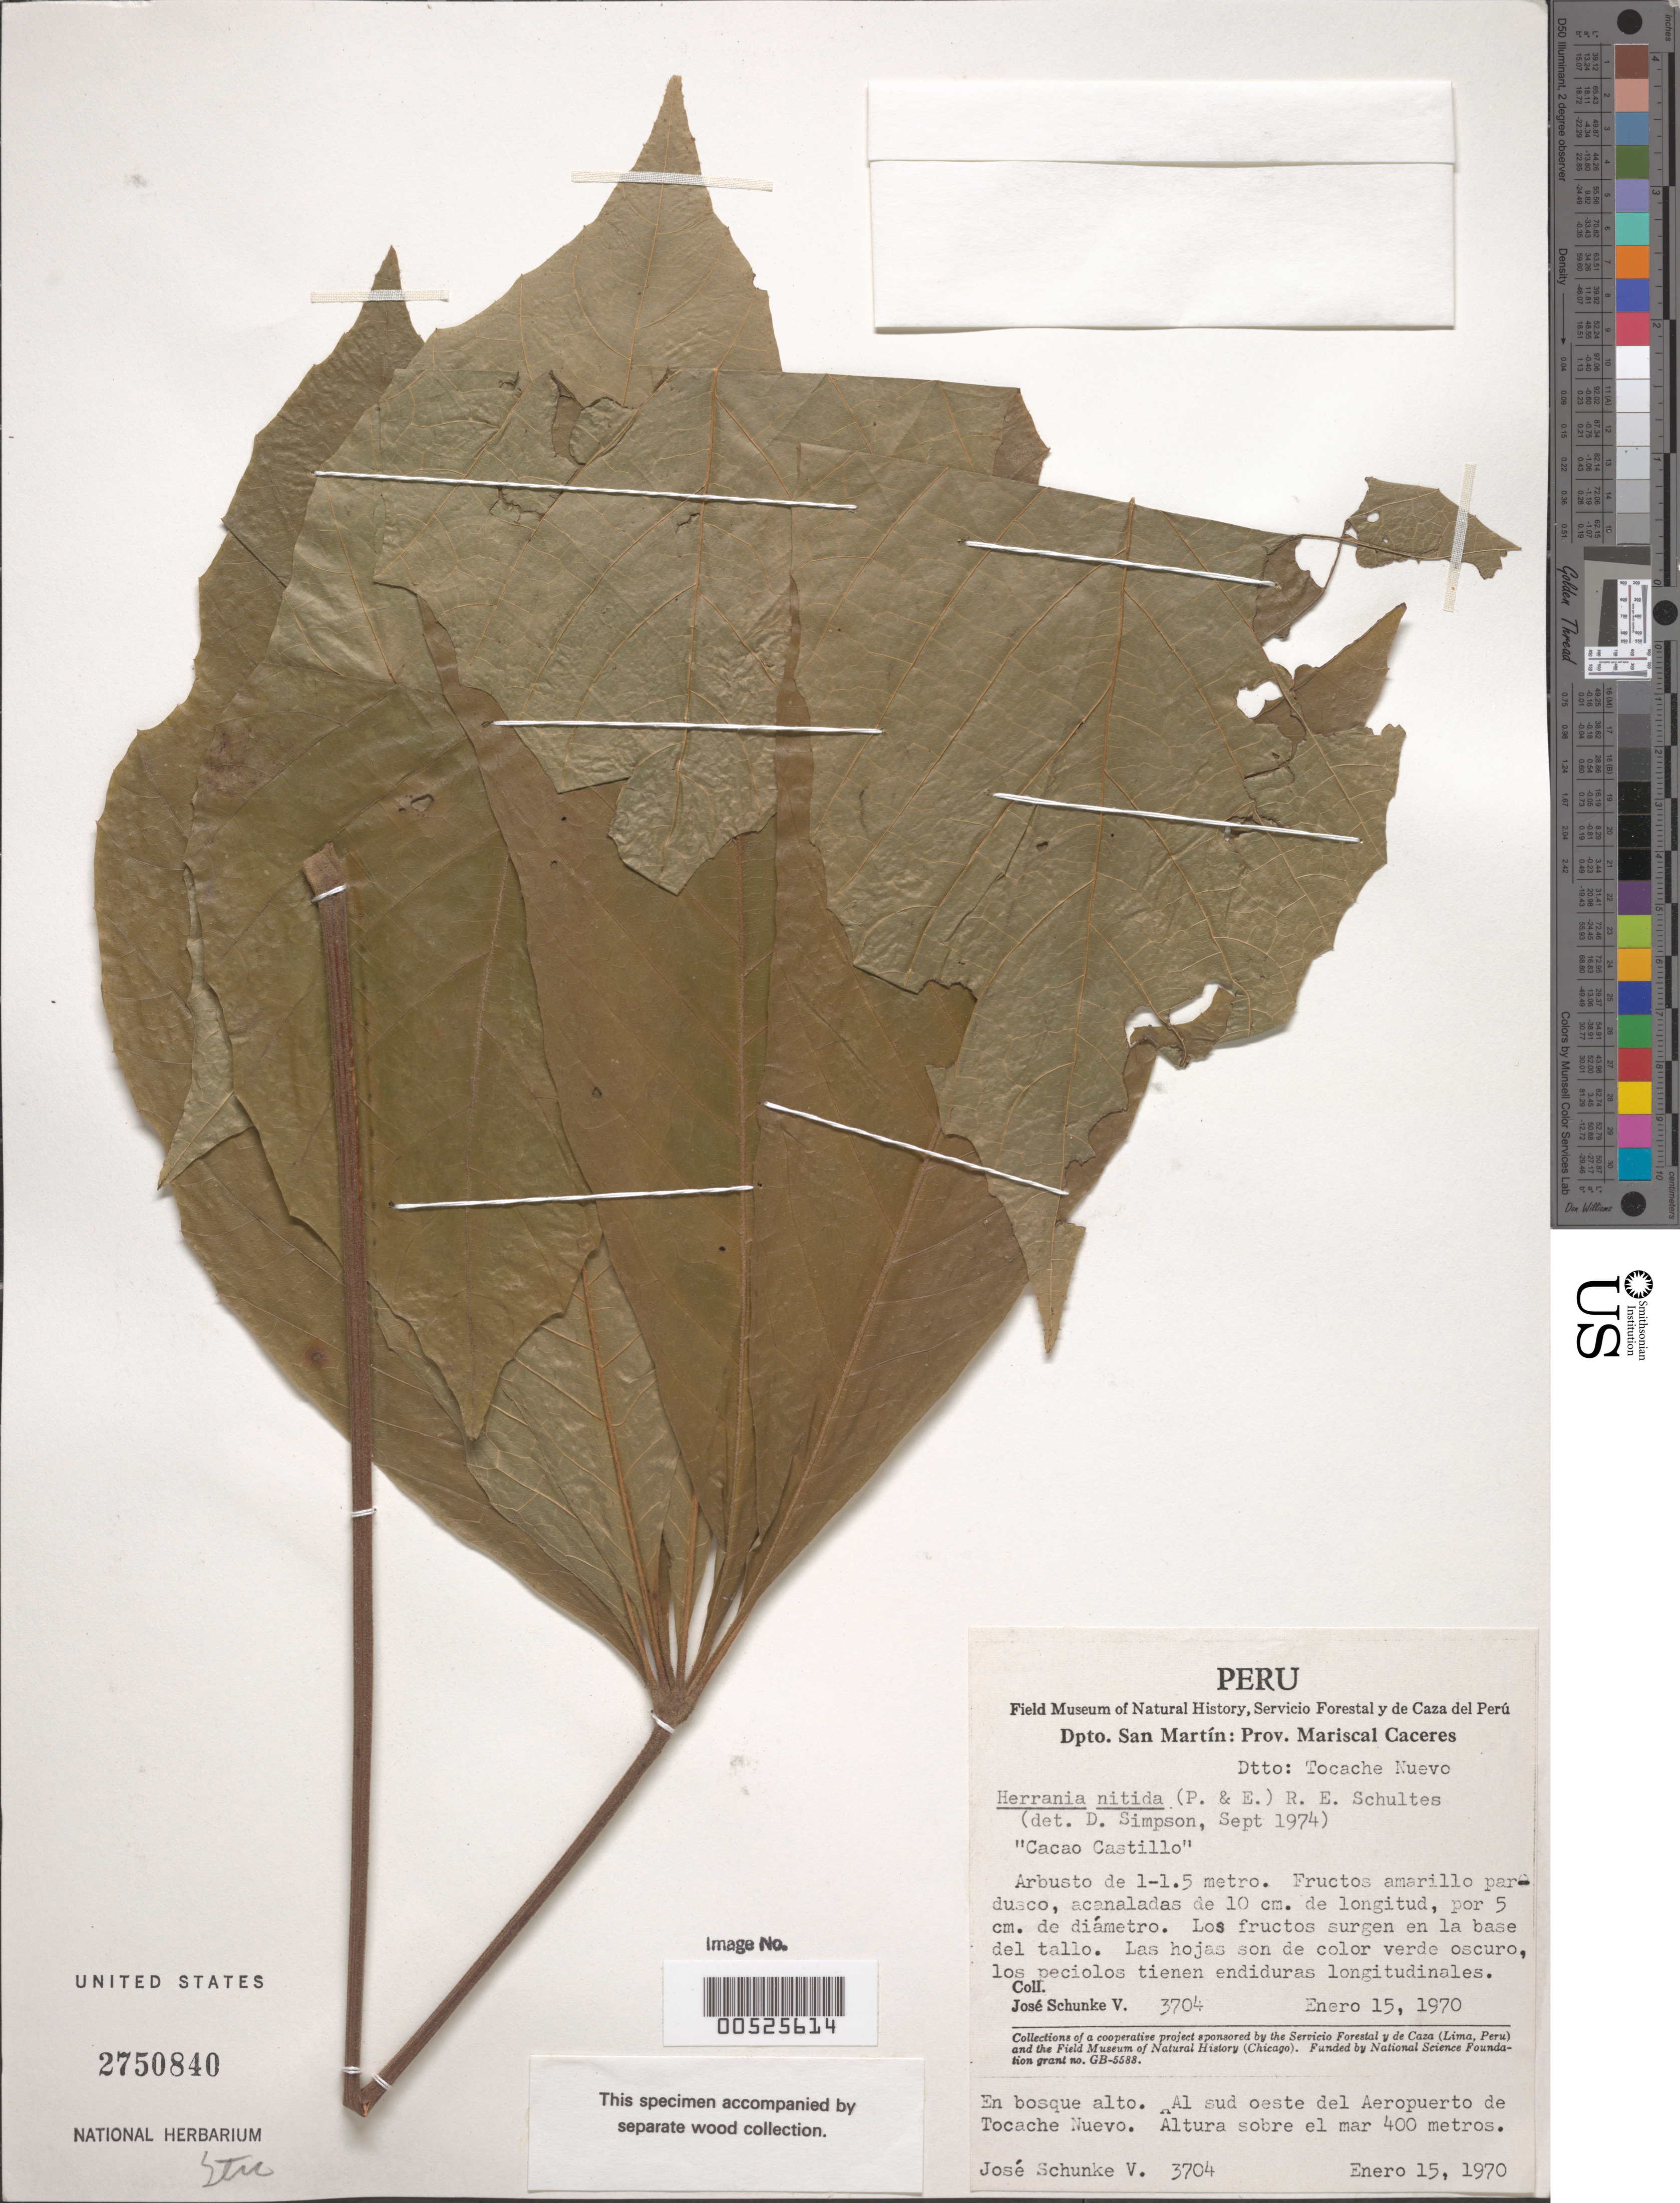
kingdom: Plantae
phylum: Tracheophyta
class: Magnoliopsida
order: Malvales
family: Malvaceae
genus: Herrania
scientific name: Herrania nitida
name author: (Poepp.) R.E. Schult.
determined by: Simpson, D. R.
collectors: J. Schunke Vigo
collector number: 3704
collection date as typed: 15 Jan 1970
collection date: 1970-01-15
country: Peru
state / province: San Martín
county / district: Mariscal Cáceres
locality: Dtto. Tocache Nuevo; Al SW del Aeropuerto de Tocache Nuevo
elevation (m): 400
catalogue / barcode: US 2750840